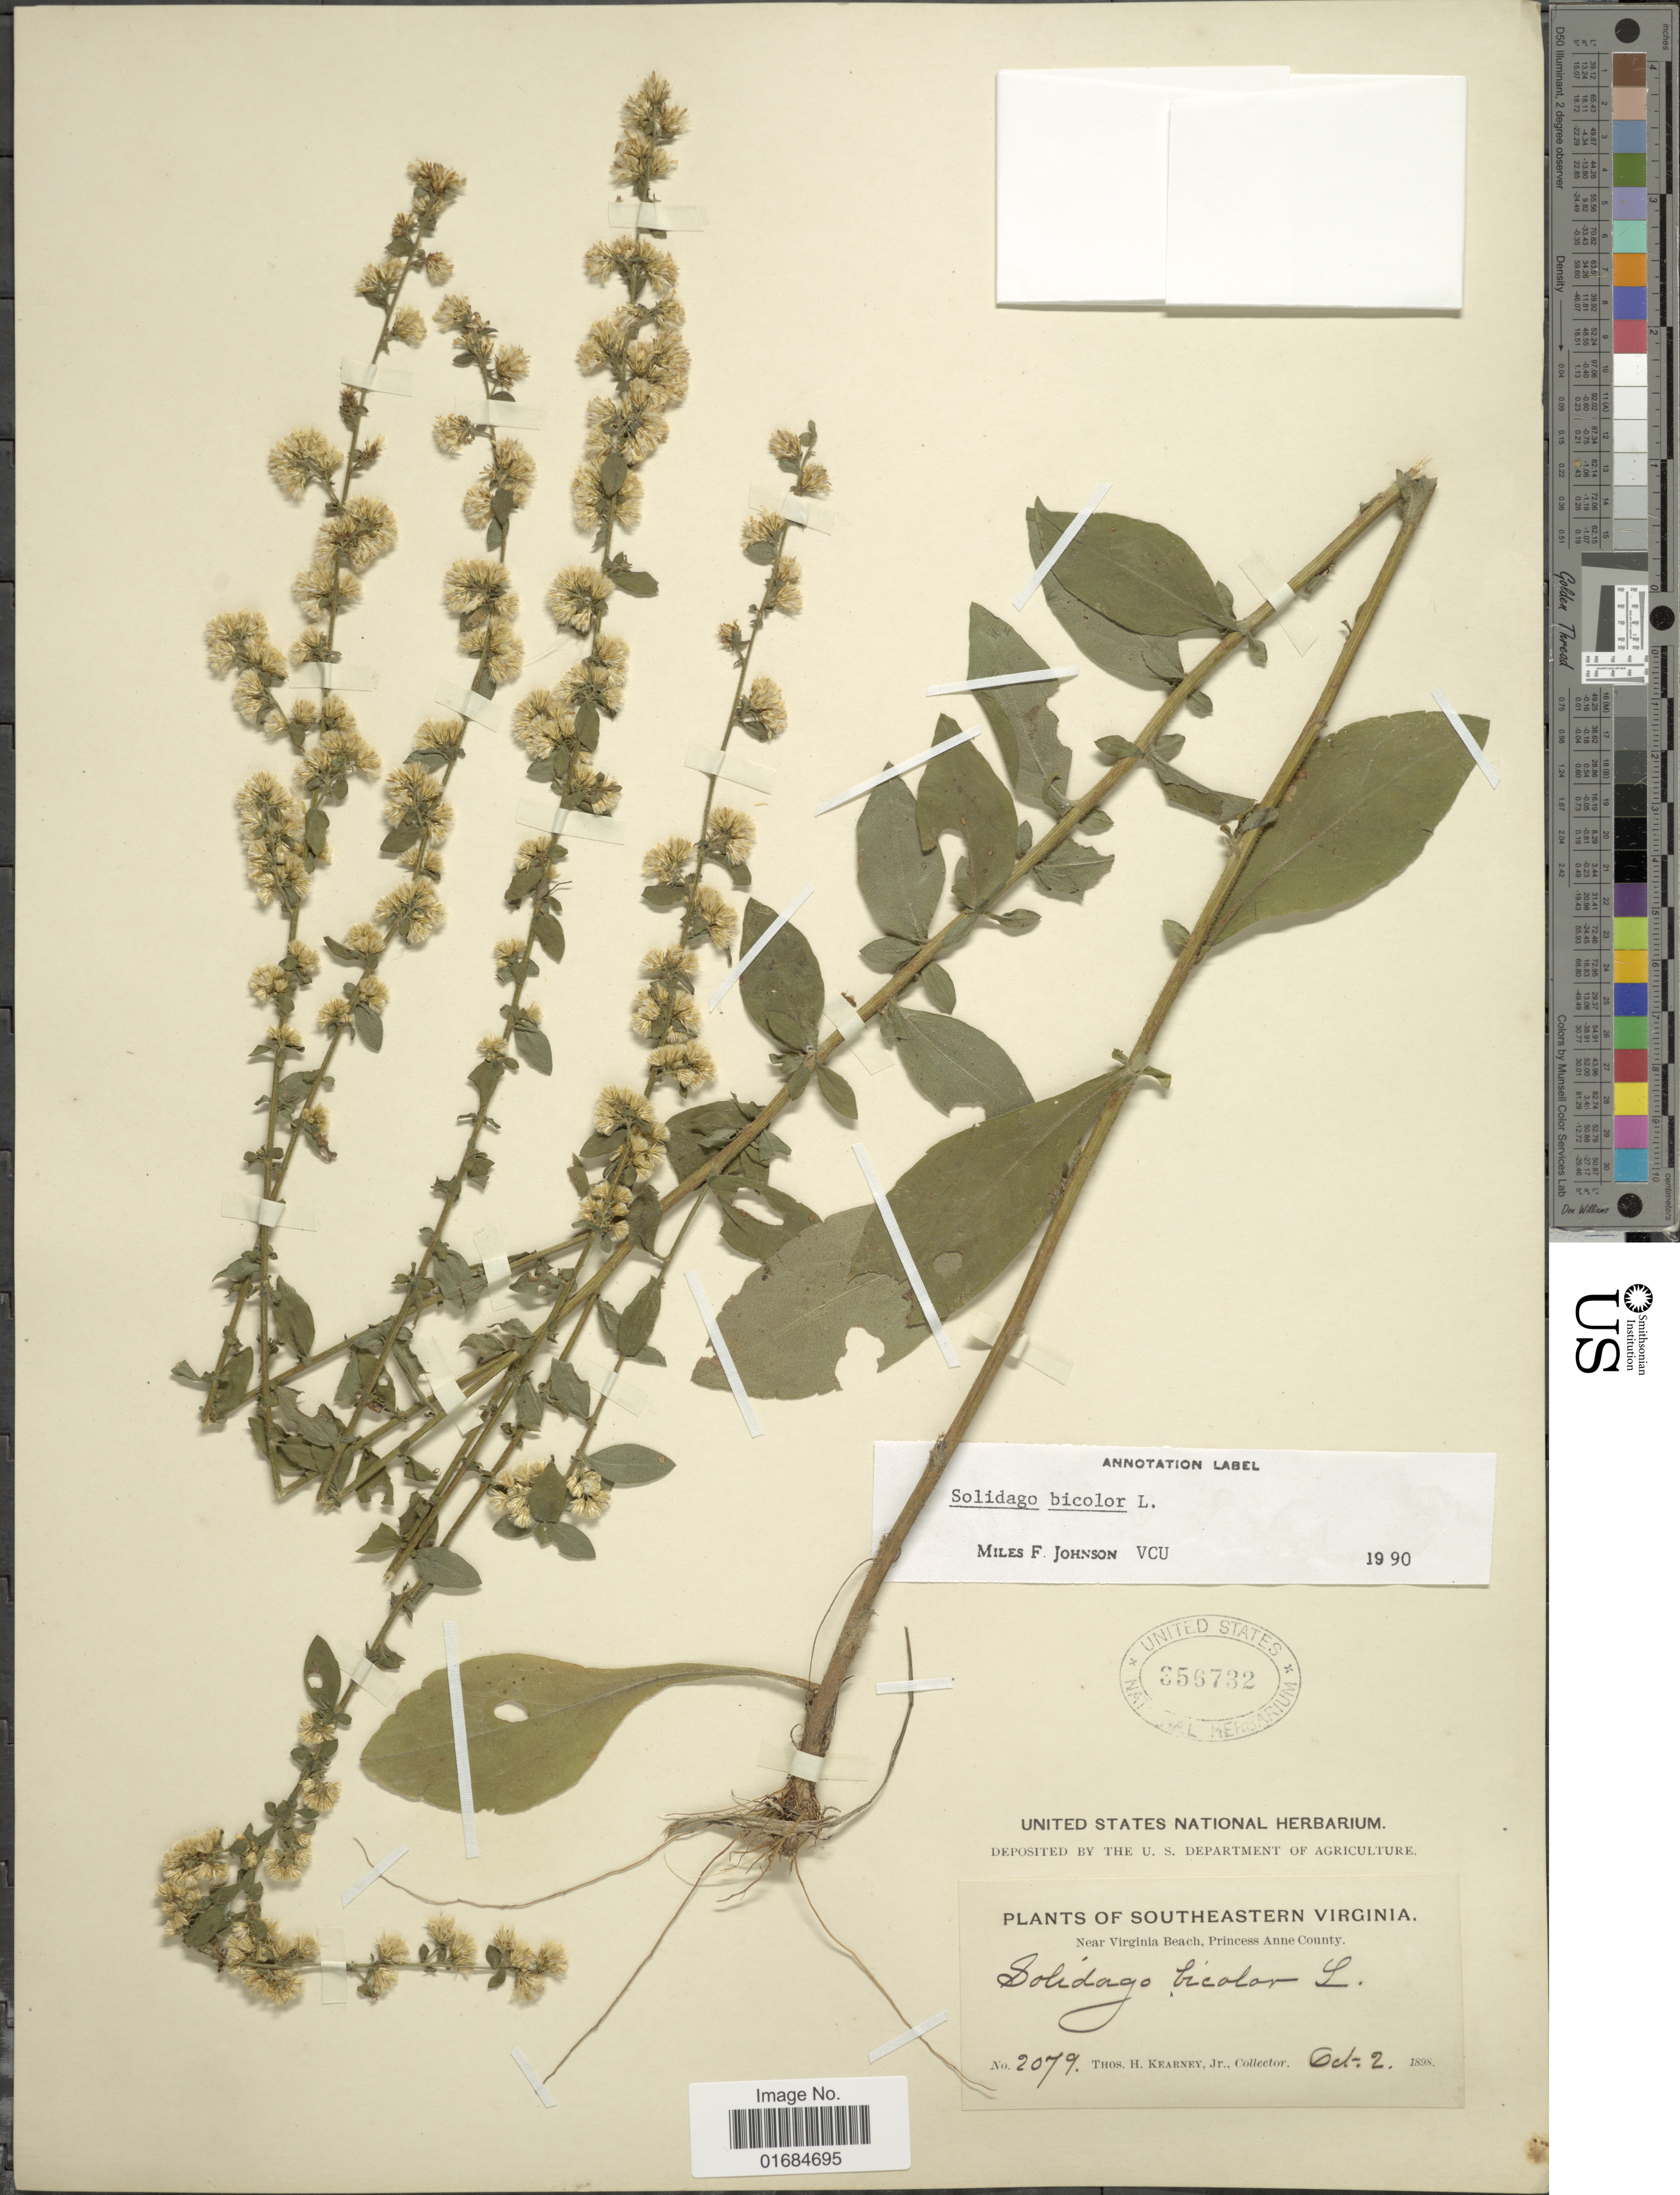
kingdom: Plantae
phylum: Tracheophyta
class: Magnoliopsida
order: Asterales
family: Asteraceae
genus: Solidago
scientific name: Solidago bicolor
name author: L.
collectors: T. H. Kearney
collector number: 2079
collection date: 1898-10-02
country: United States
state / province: Virginia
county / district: City of Virginia Beach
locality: Southeastern Virginia. Near Virginia Beach, Princess Anne (=historic county name) County.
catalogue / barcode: US 356732